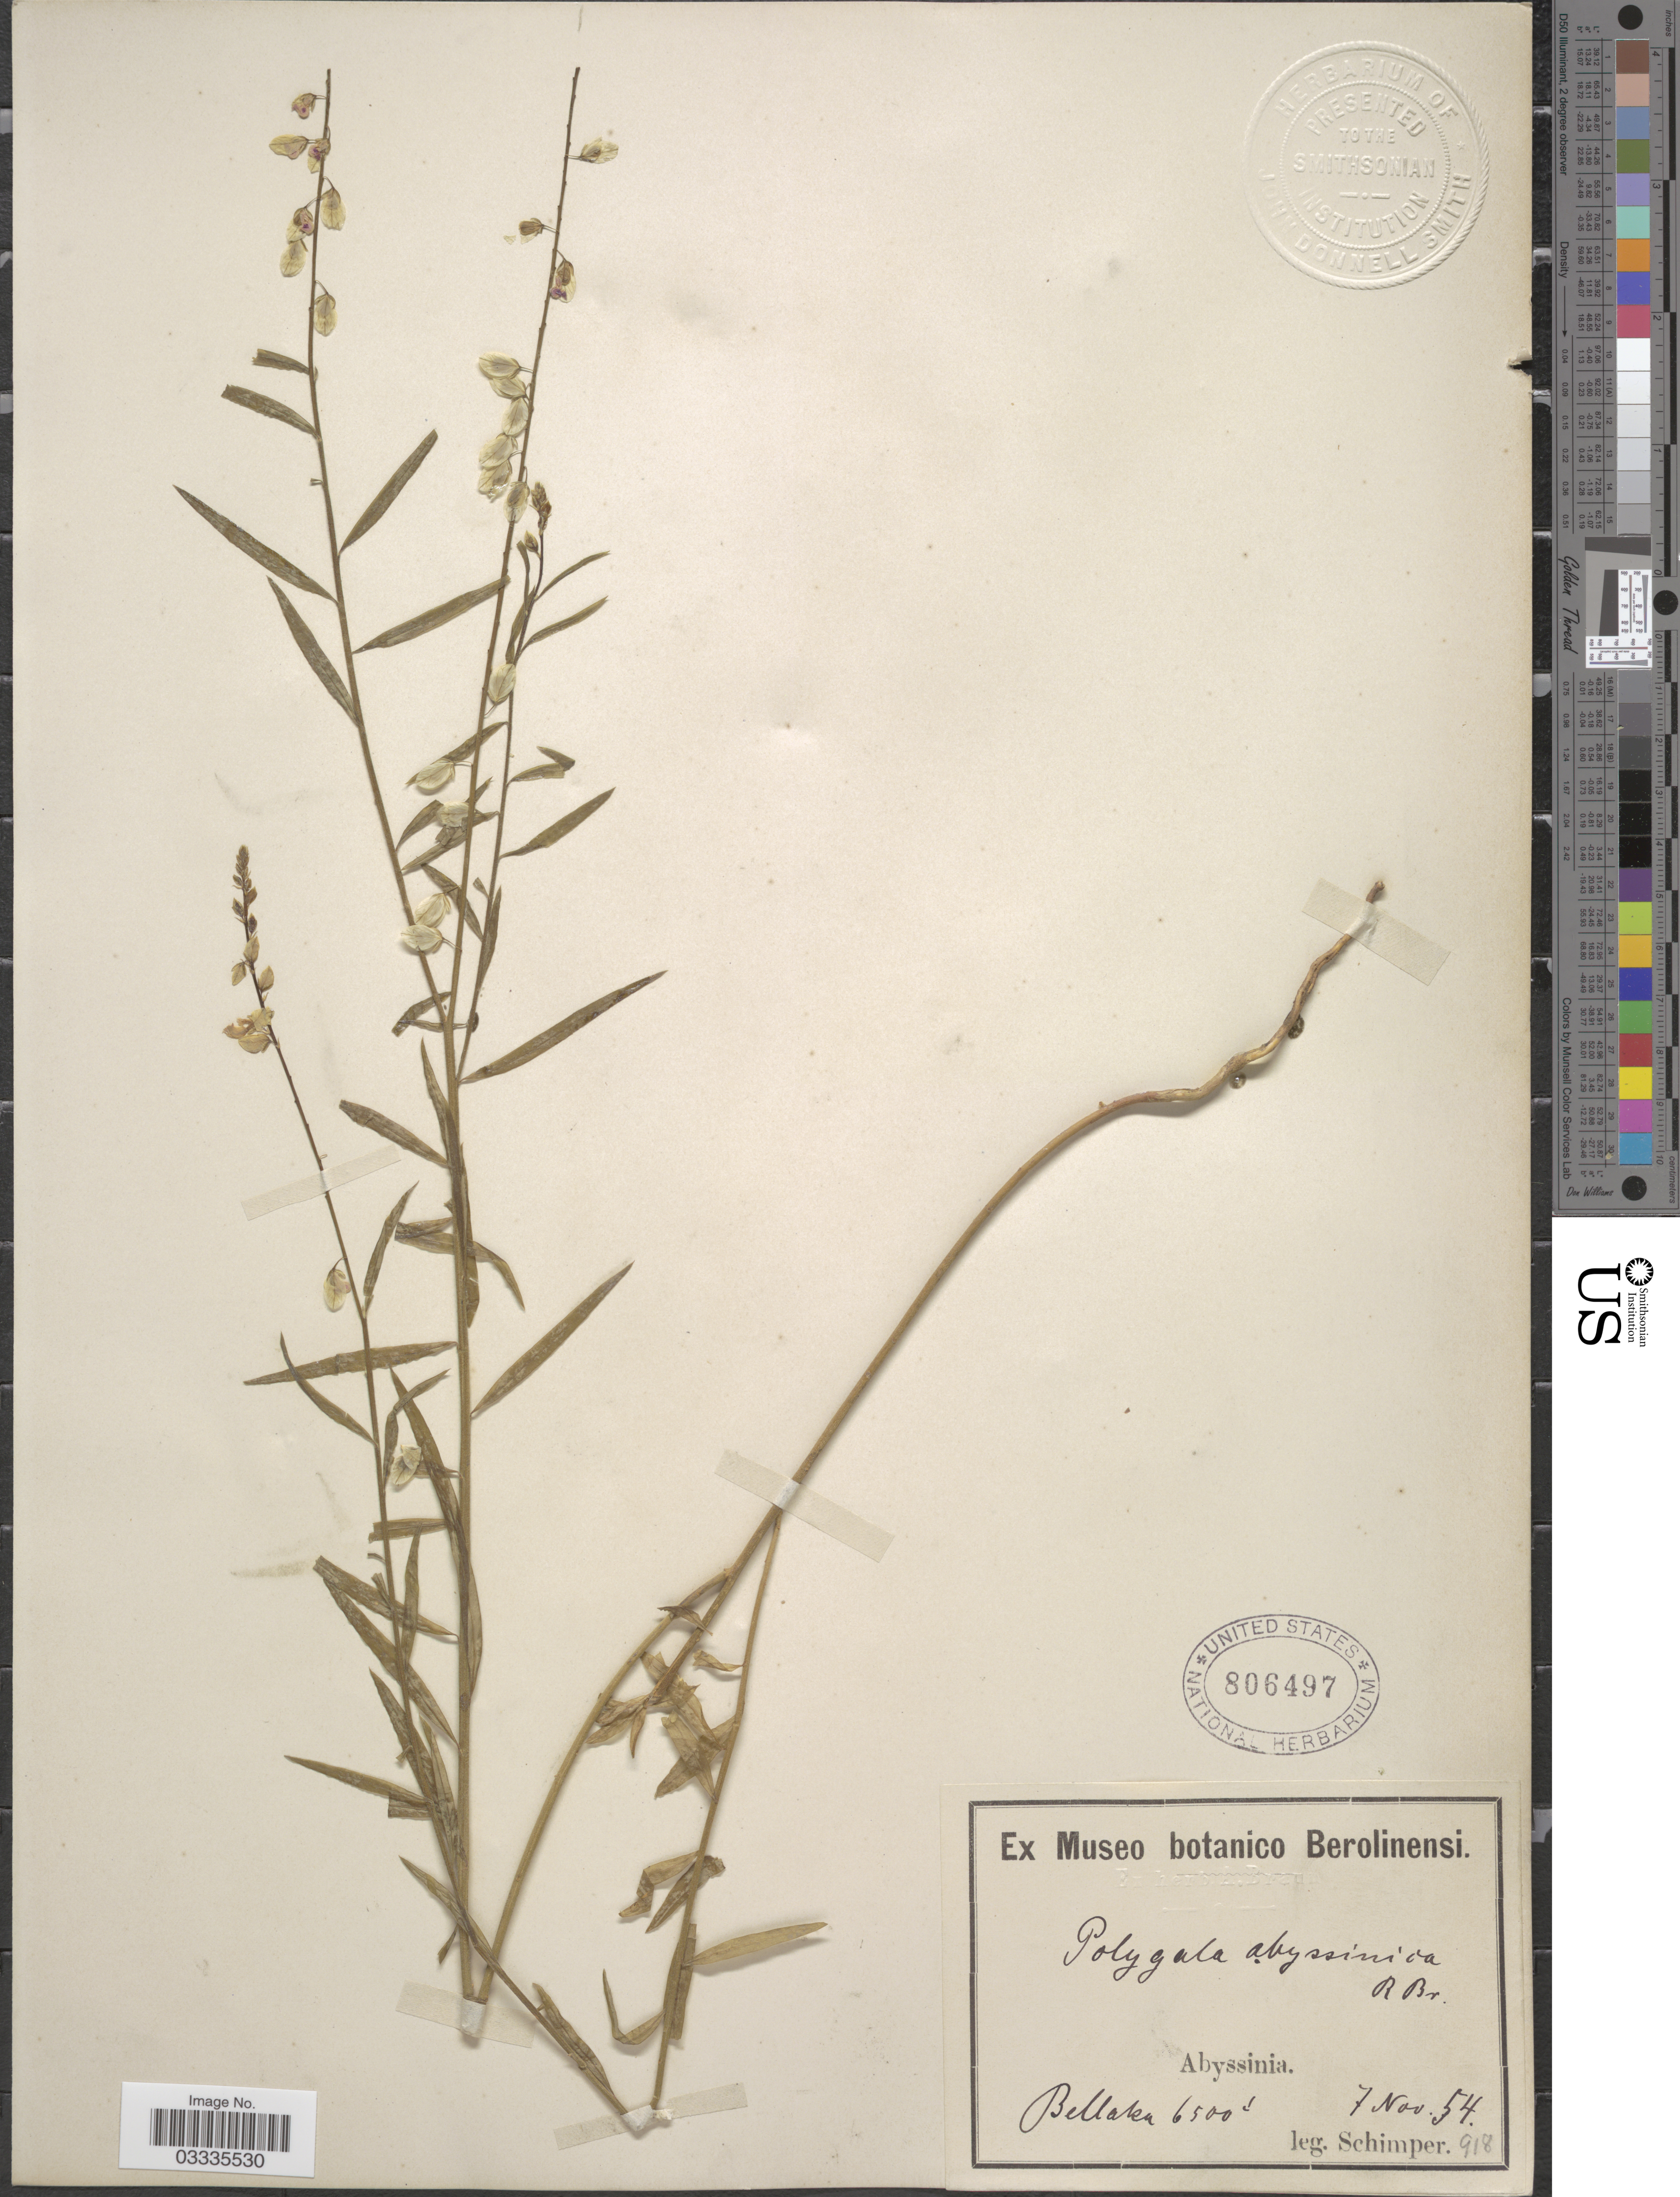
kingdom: Plantae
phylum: Tracheophyta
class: Magnoliopsida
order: Fabales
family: Polygalaceae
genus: Polygala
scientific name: Polygala abyssinica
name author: R. Br. ex Fresen.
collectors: -. Schimper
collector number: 918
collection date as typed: Transcribed d/m/y: 7/11/54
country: Ethiopia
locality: Abyssinia. Bellaka.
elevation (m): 1981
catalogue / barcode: US 806497